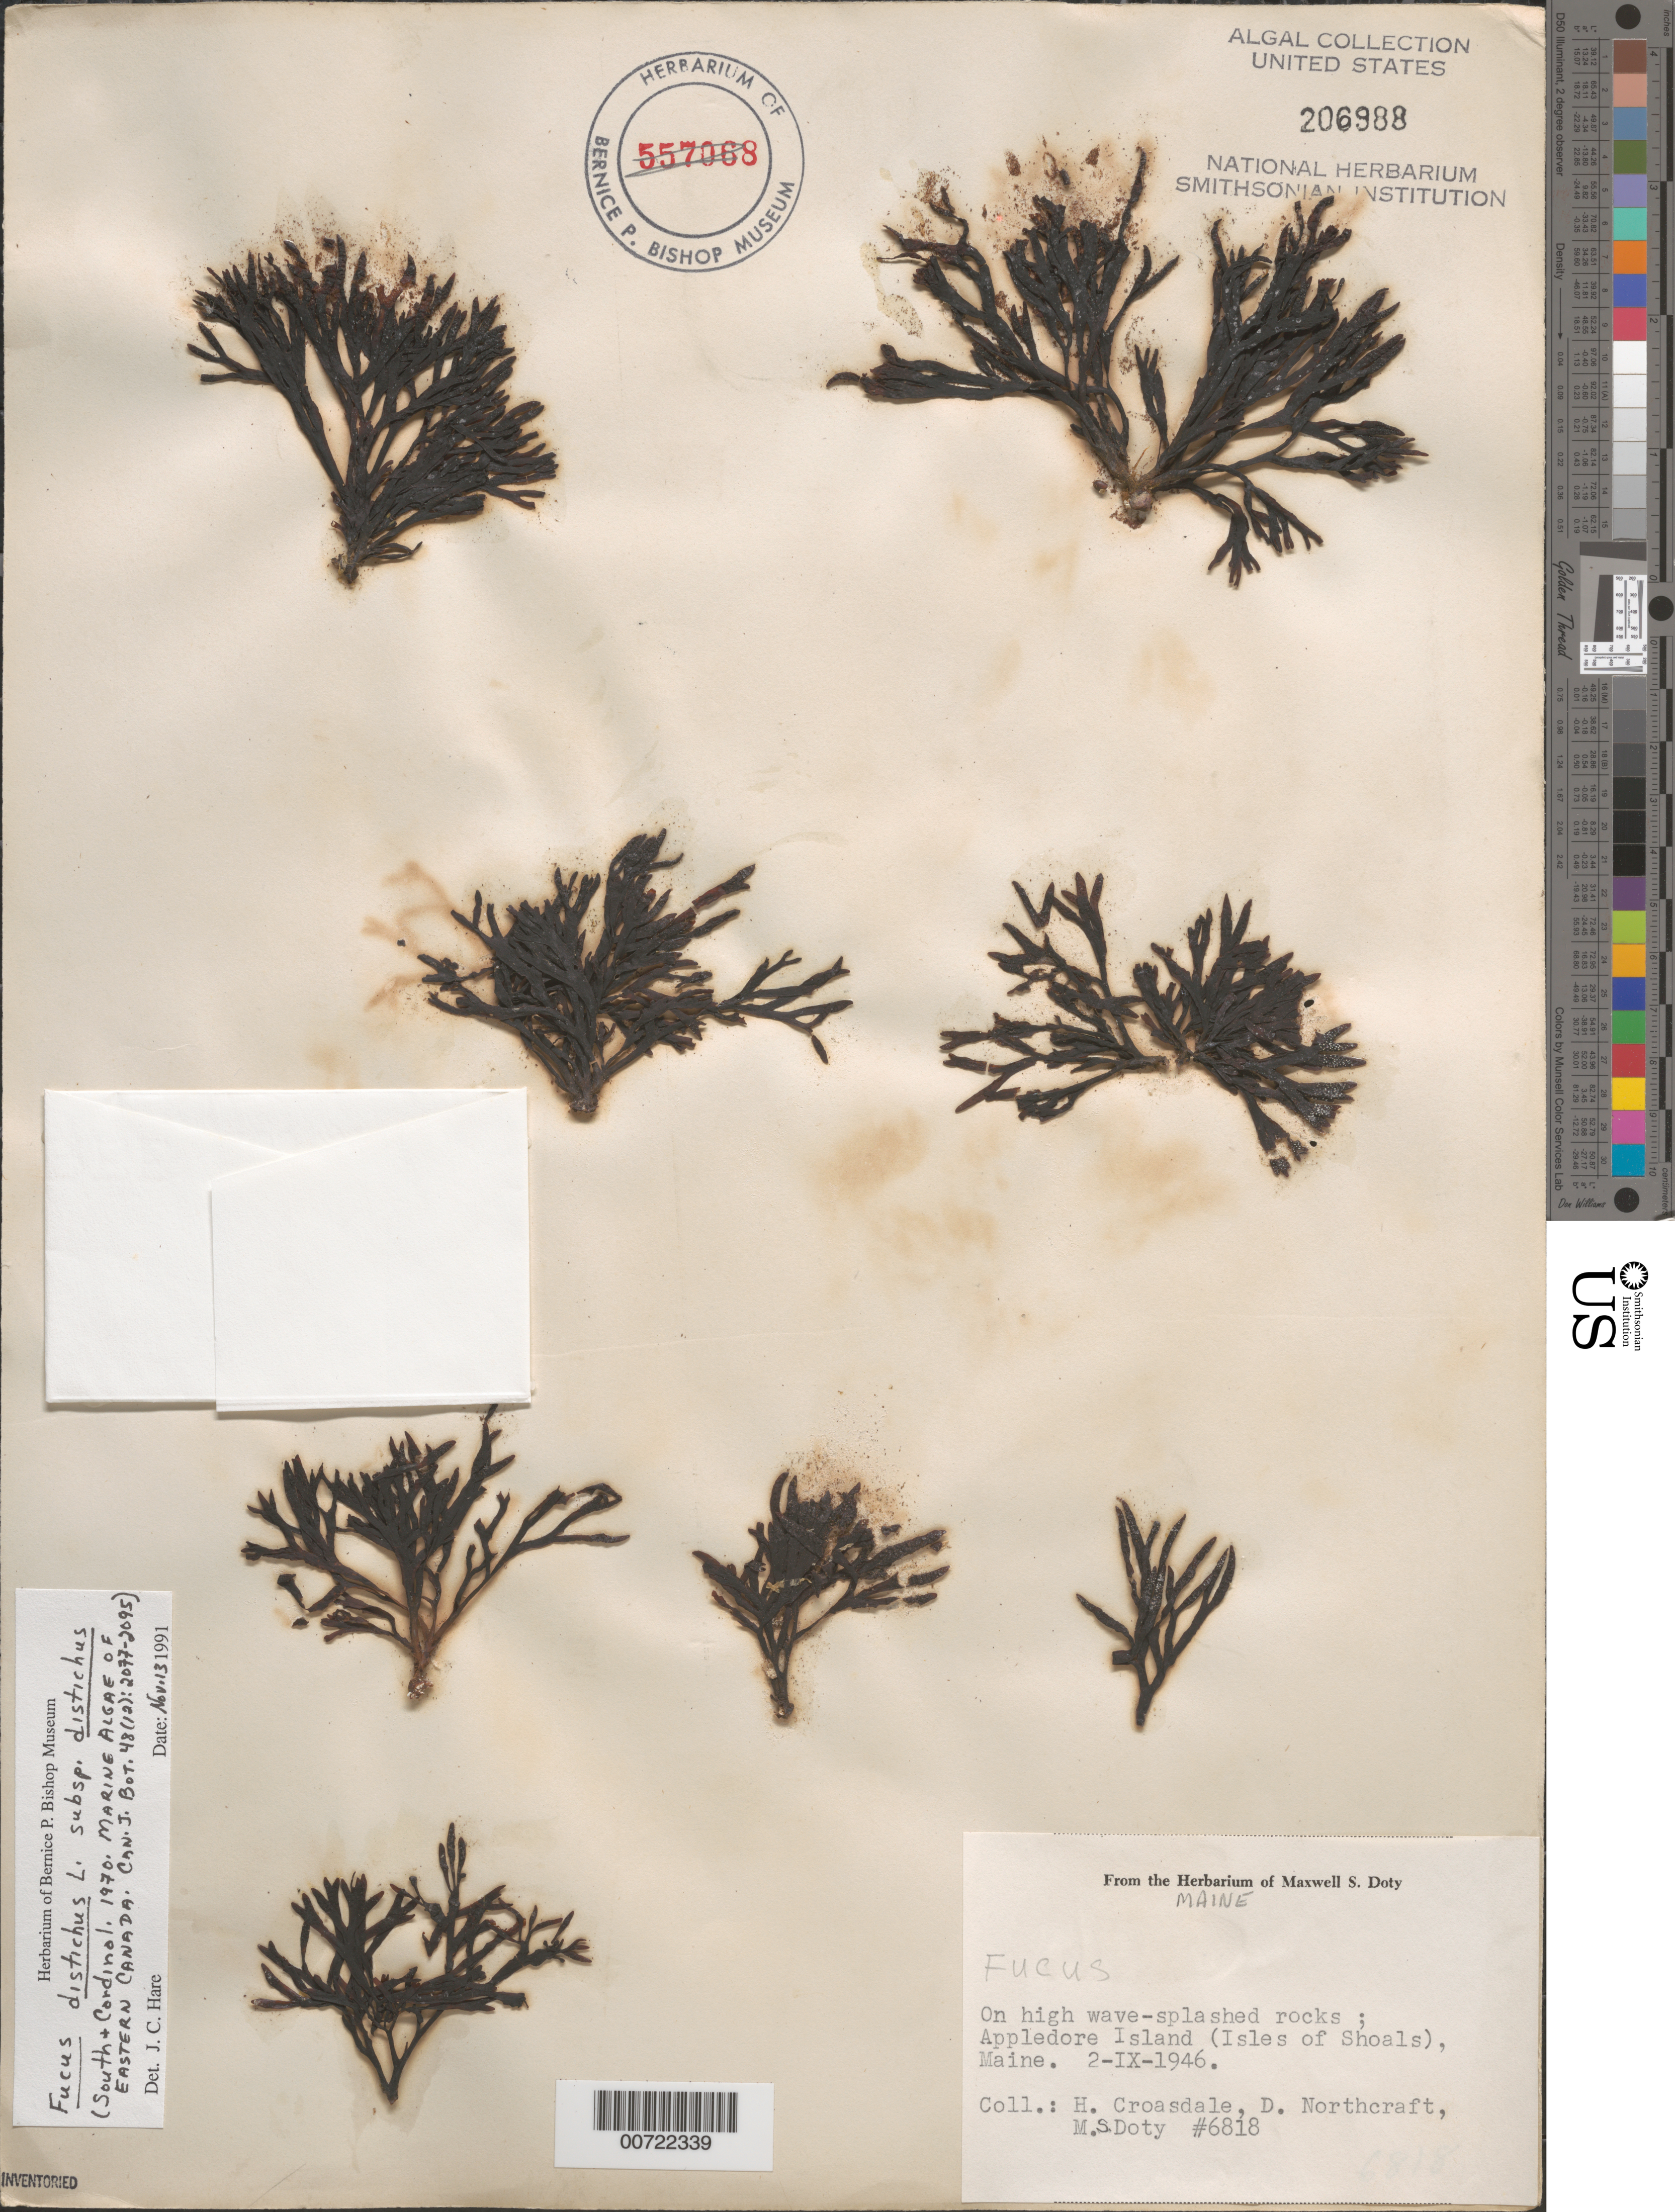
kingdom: Chromista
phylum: Ochrophyta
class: Phaeophyceae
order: Fucales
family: Fucaceae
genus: Fucus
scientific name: Fucus distichus subsp. distichus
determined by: Hare, Joan Conway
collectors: H. T. Croasdale, D. Northcraft & M. S. Doty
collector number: MSD 6818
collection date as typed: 02 Sep 1946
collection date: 1946-09-02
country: United States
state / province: Maine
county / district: York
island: Appledore Island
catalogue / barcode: US 206988